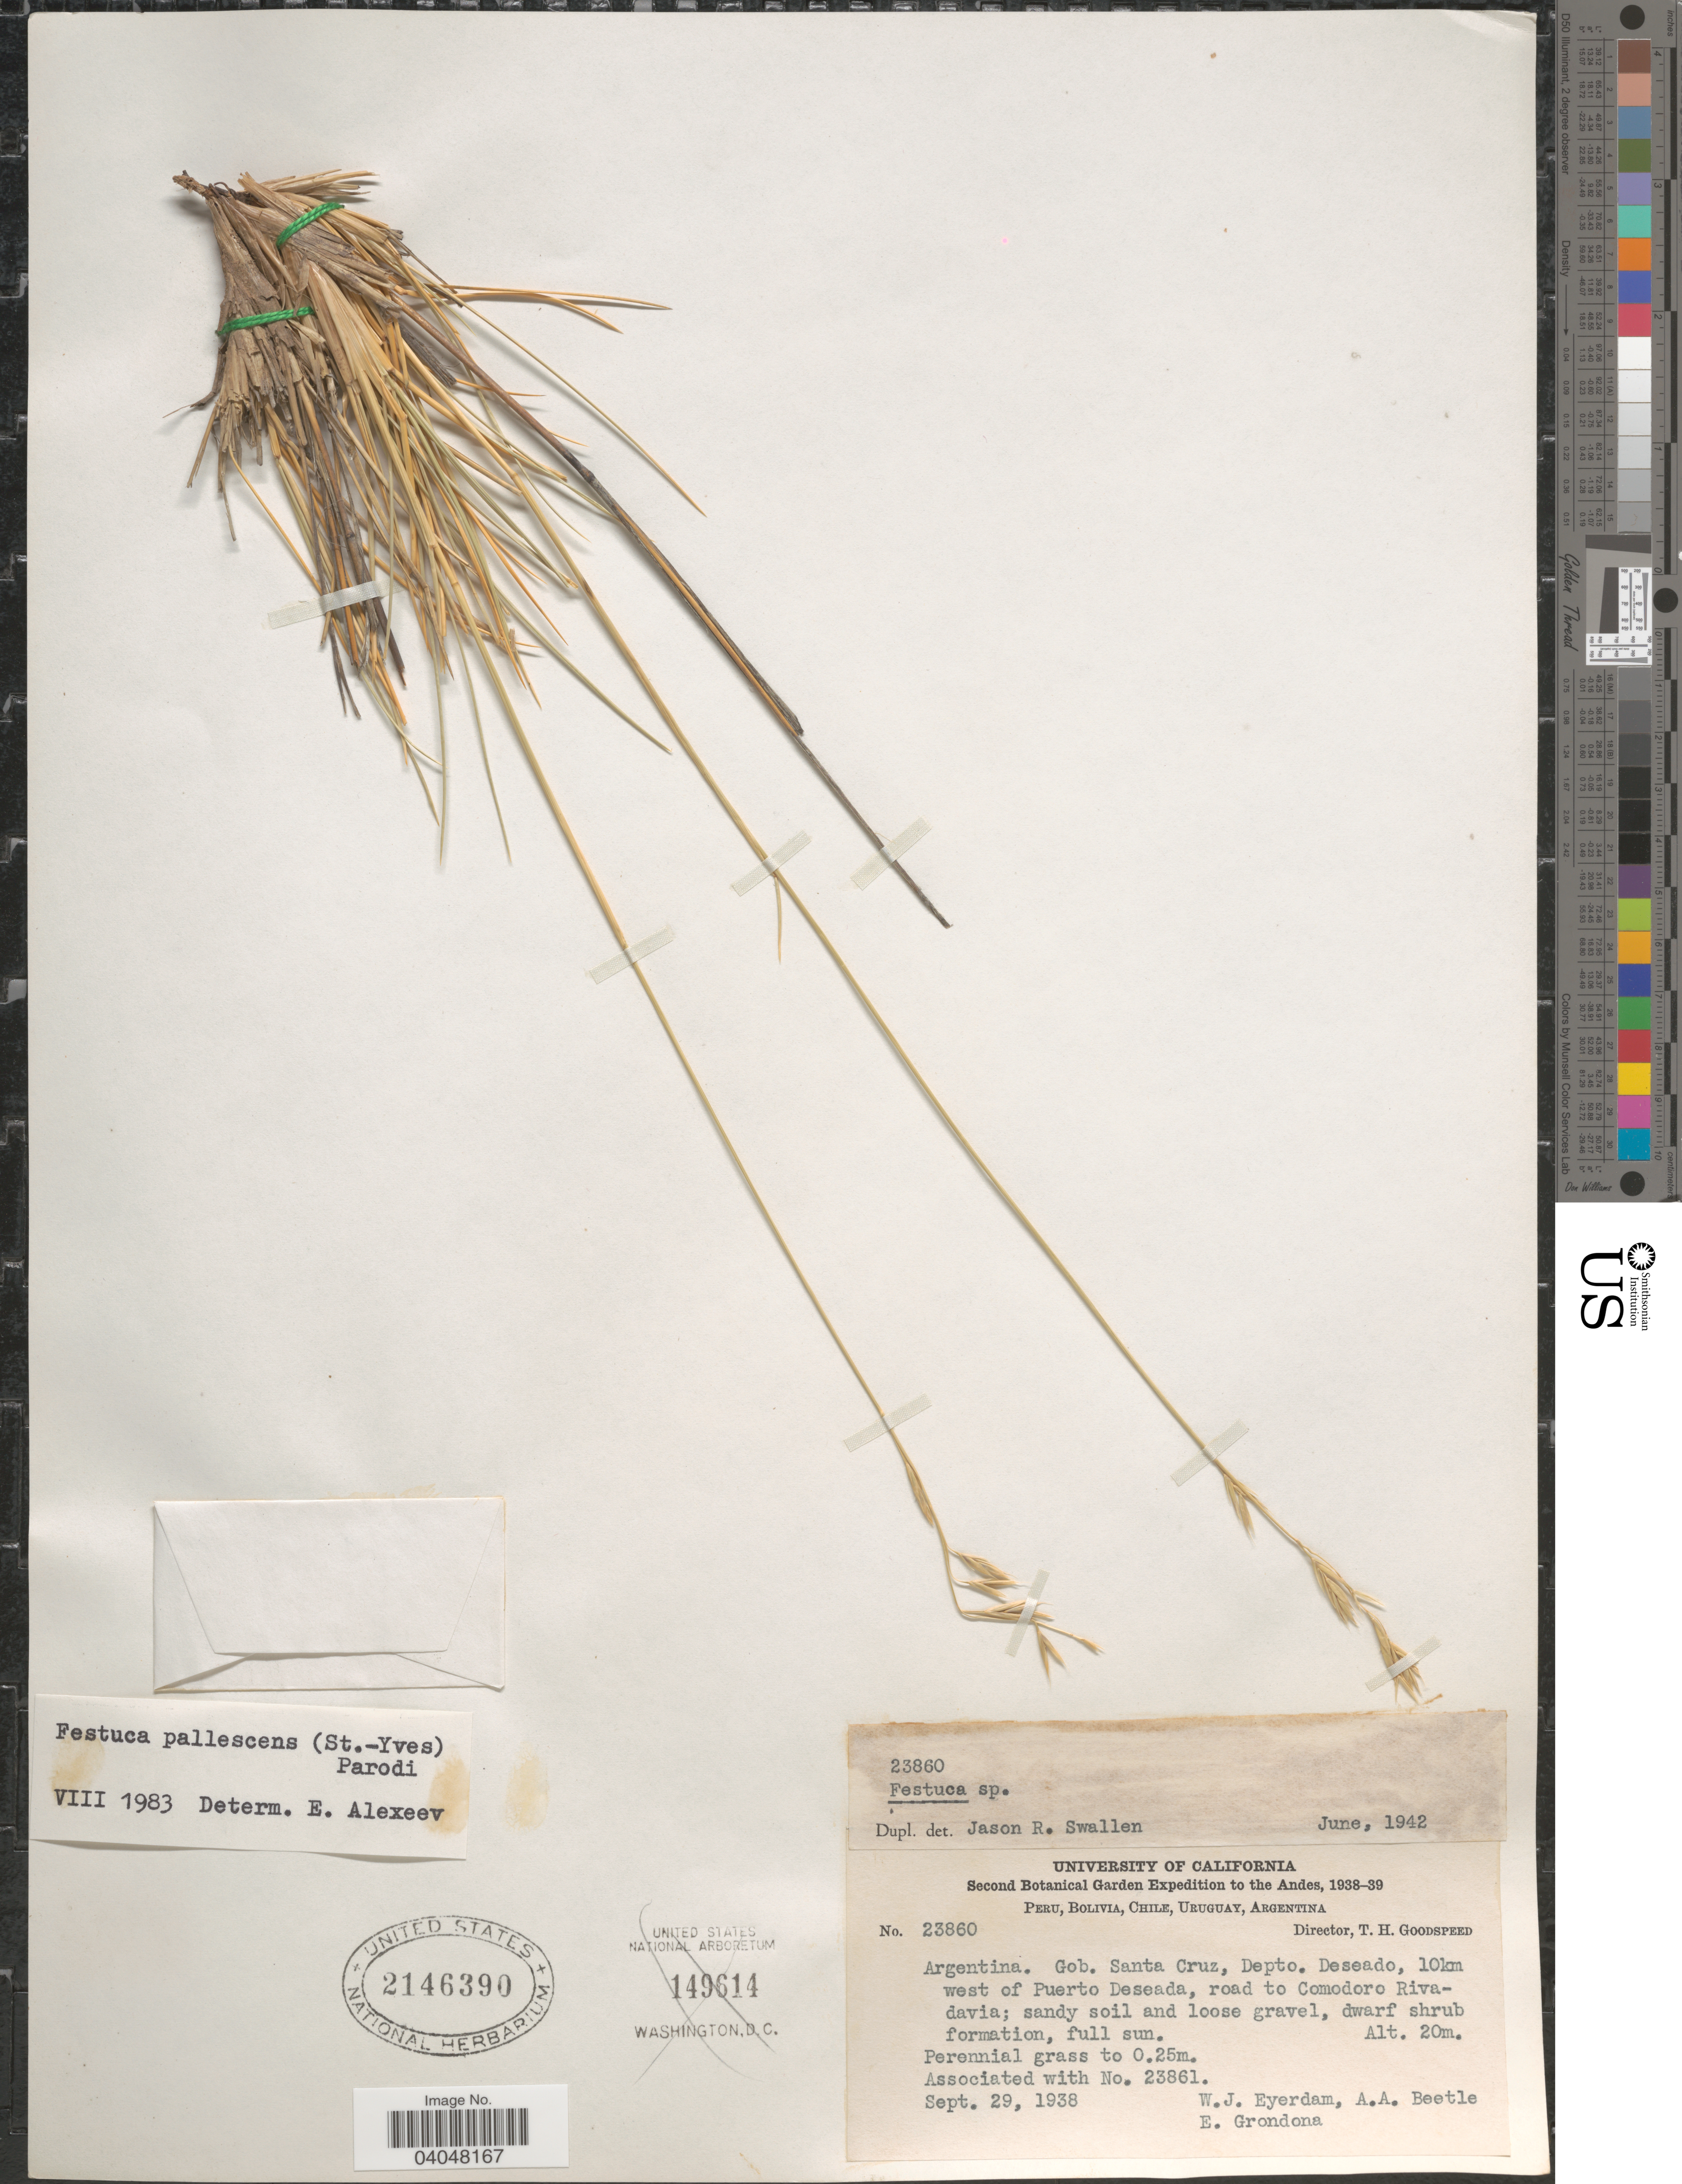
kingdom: Plantae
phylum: Tracheophyta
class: Liliopsida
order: Poales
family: Poaceae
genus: Festuca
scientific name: Festuca pallescens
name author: (St.-Yves) Parodi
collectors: W. J. Eyerdam, A. A. Beetle & E. Grondona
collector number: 23860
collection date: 1938-09-29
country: Argentina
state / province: Santa Cruz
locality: The Andes. Gob. Santa Cruz, Depto. Deseado, 10km west of Puerto Deseada, road to Comodoro Rivadavia.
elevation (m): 20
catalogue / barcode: US 2146390